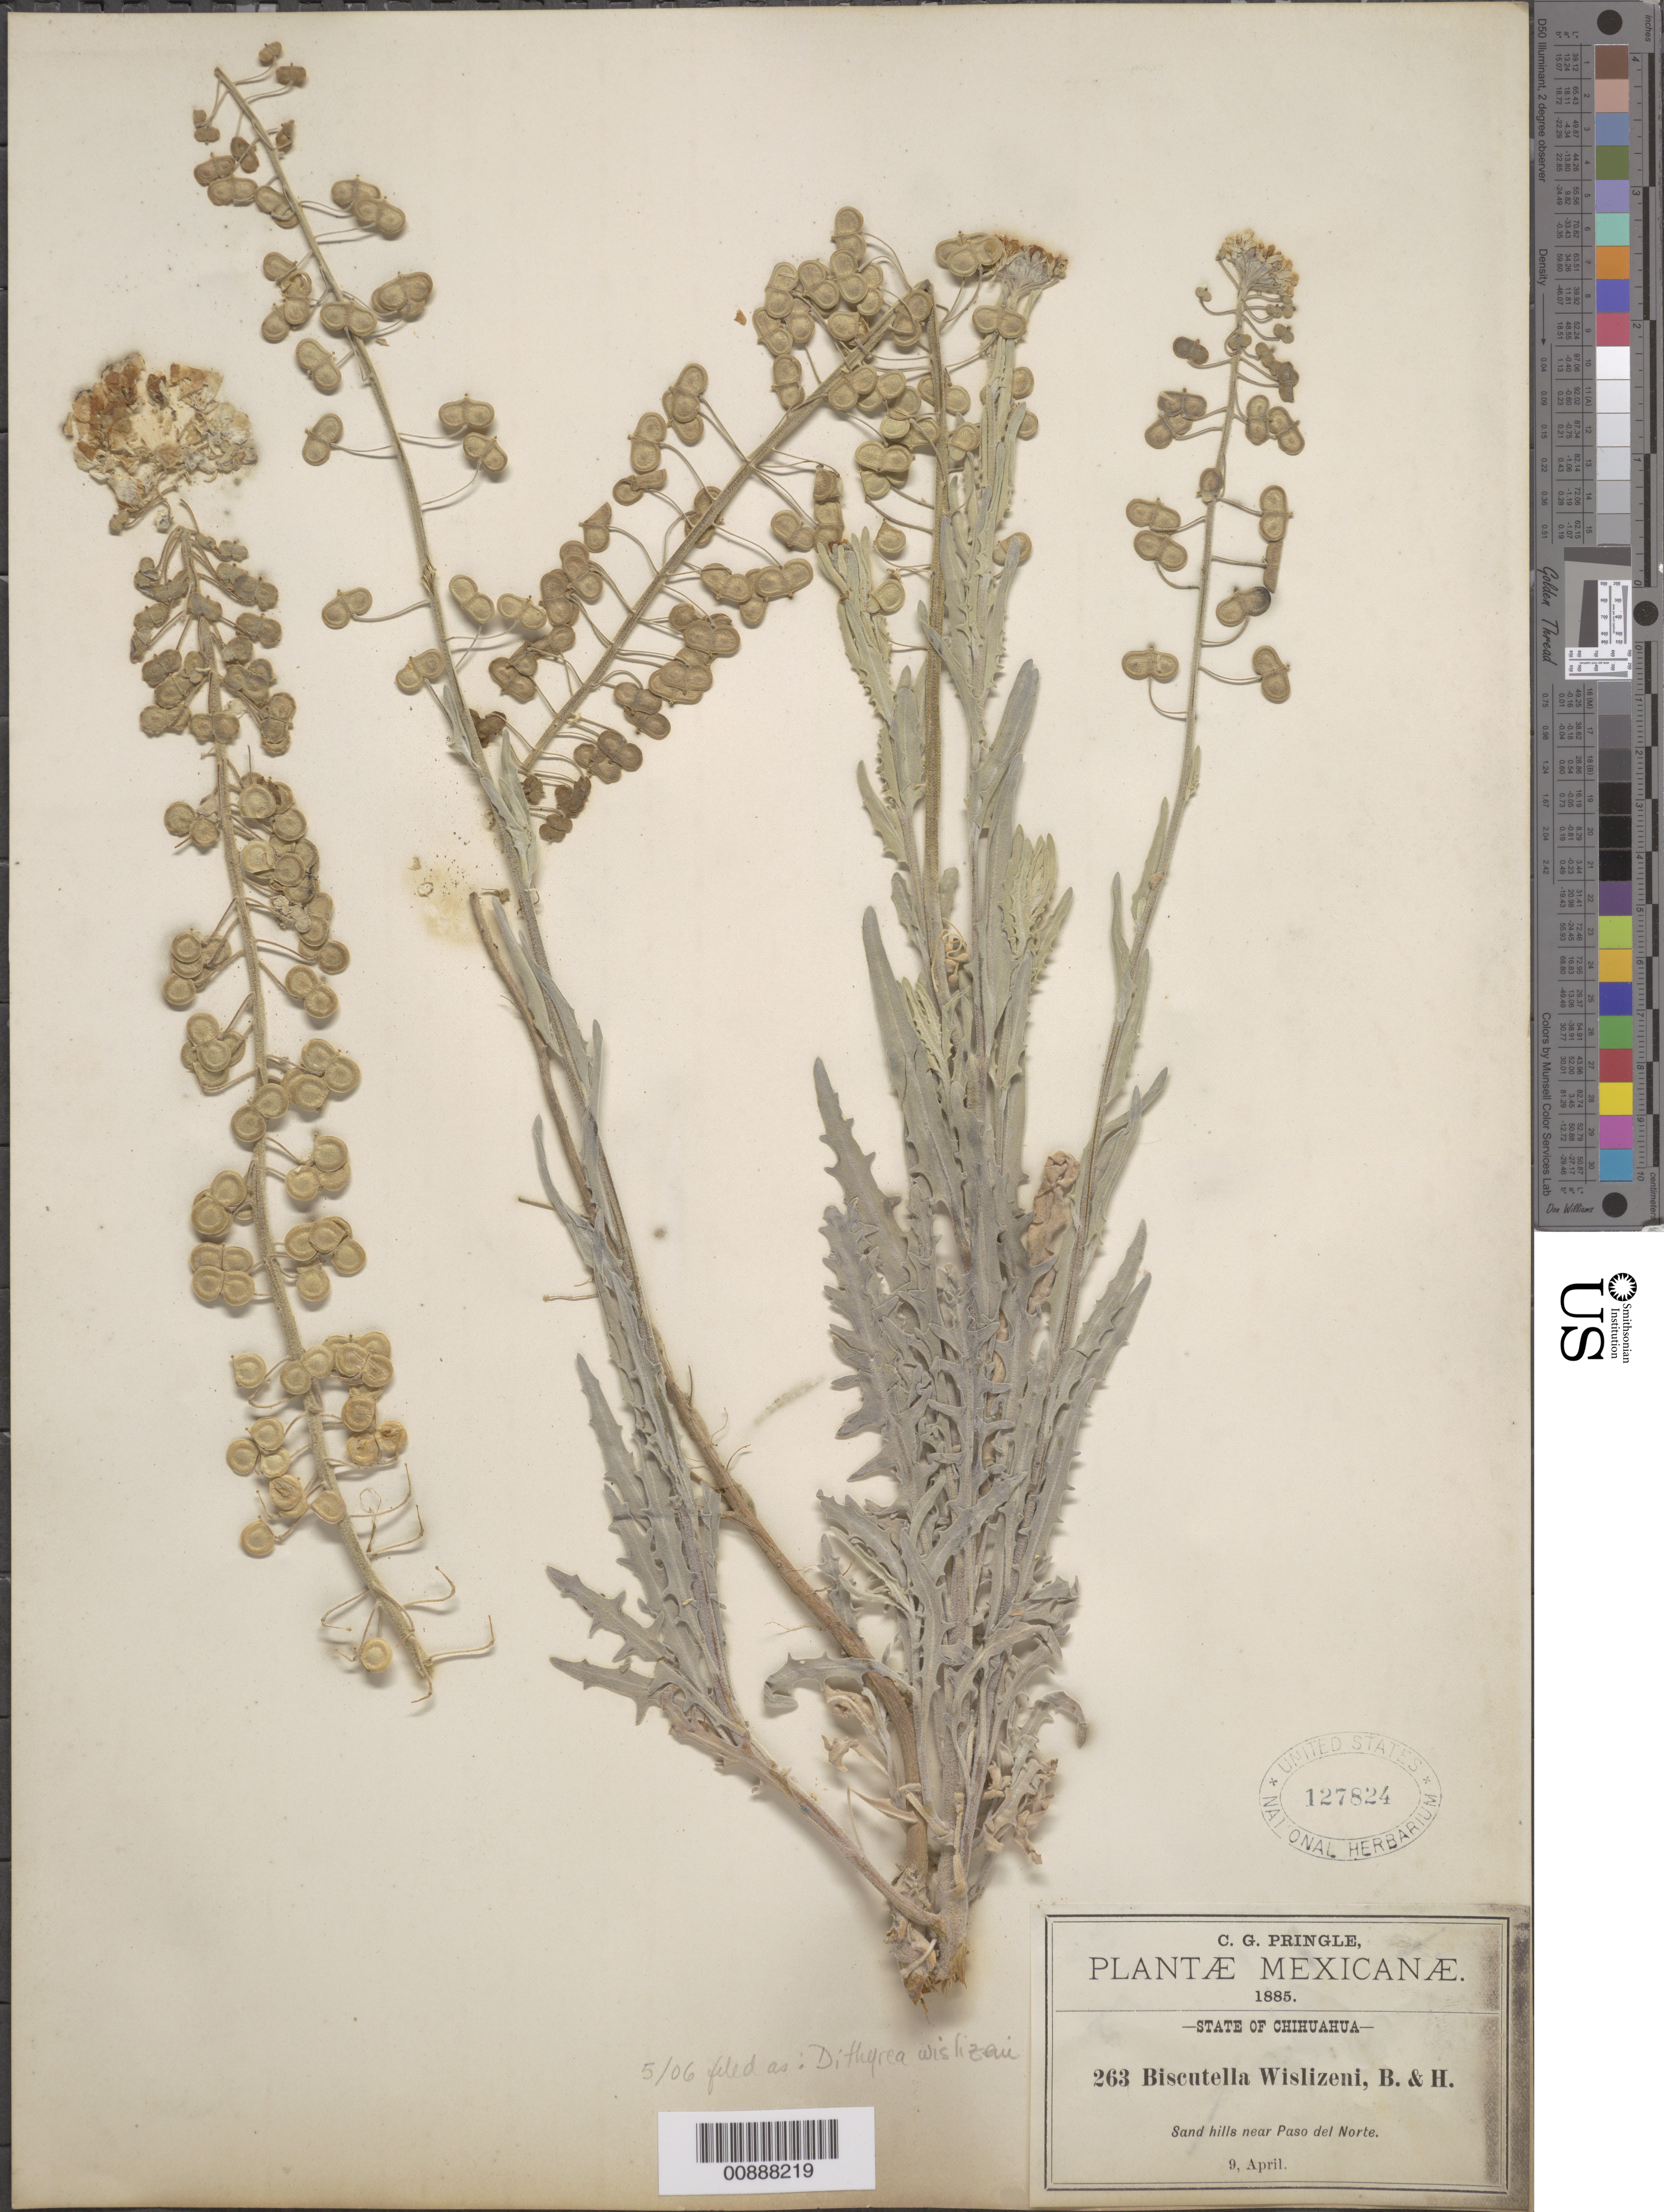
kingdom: Plantae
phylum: Tracheophyta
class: Magnoliopsida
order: Brassicales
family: Brassicaceae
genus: Dithyrea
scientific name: Dithyrea wislizeni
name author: Engelm.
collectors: C. G. Pringle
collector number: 263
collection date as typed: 09 Apr 1885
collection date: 1885-04-09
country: Mexico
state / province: Chihuahua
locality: Near Paso del Norte, Chihuahua.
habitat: Sand hills.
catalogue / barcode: US 127824